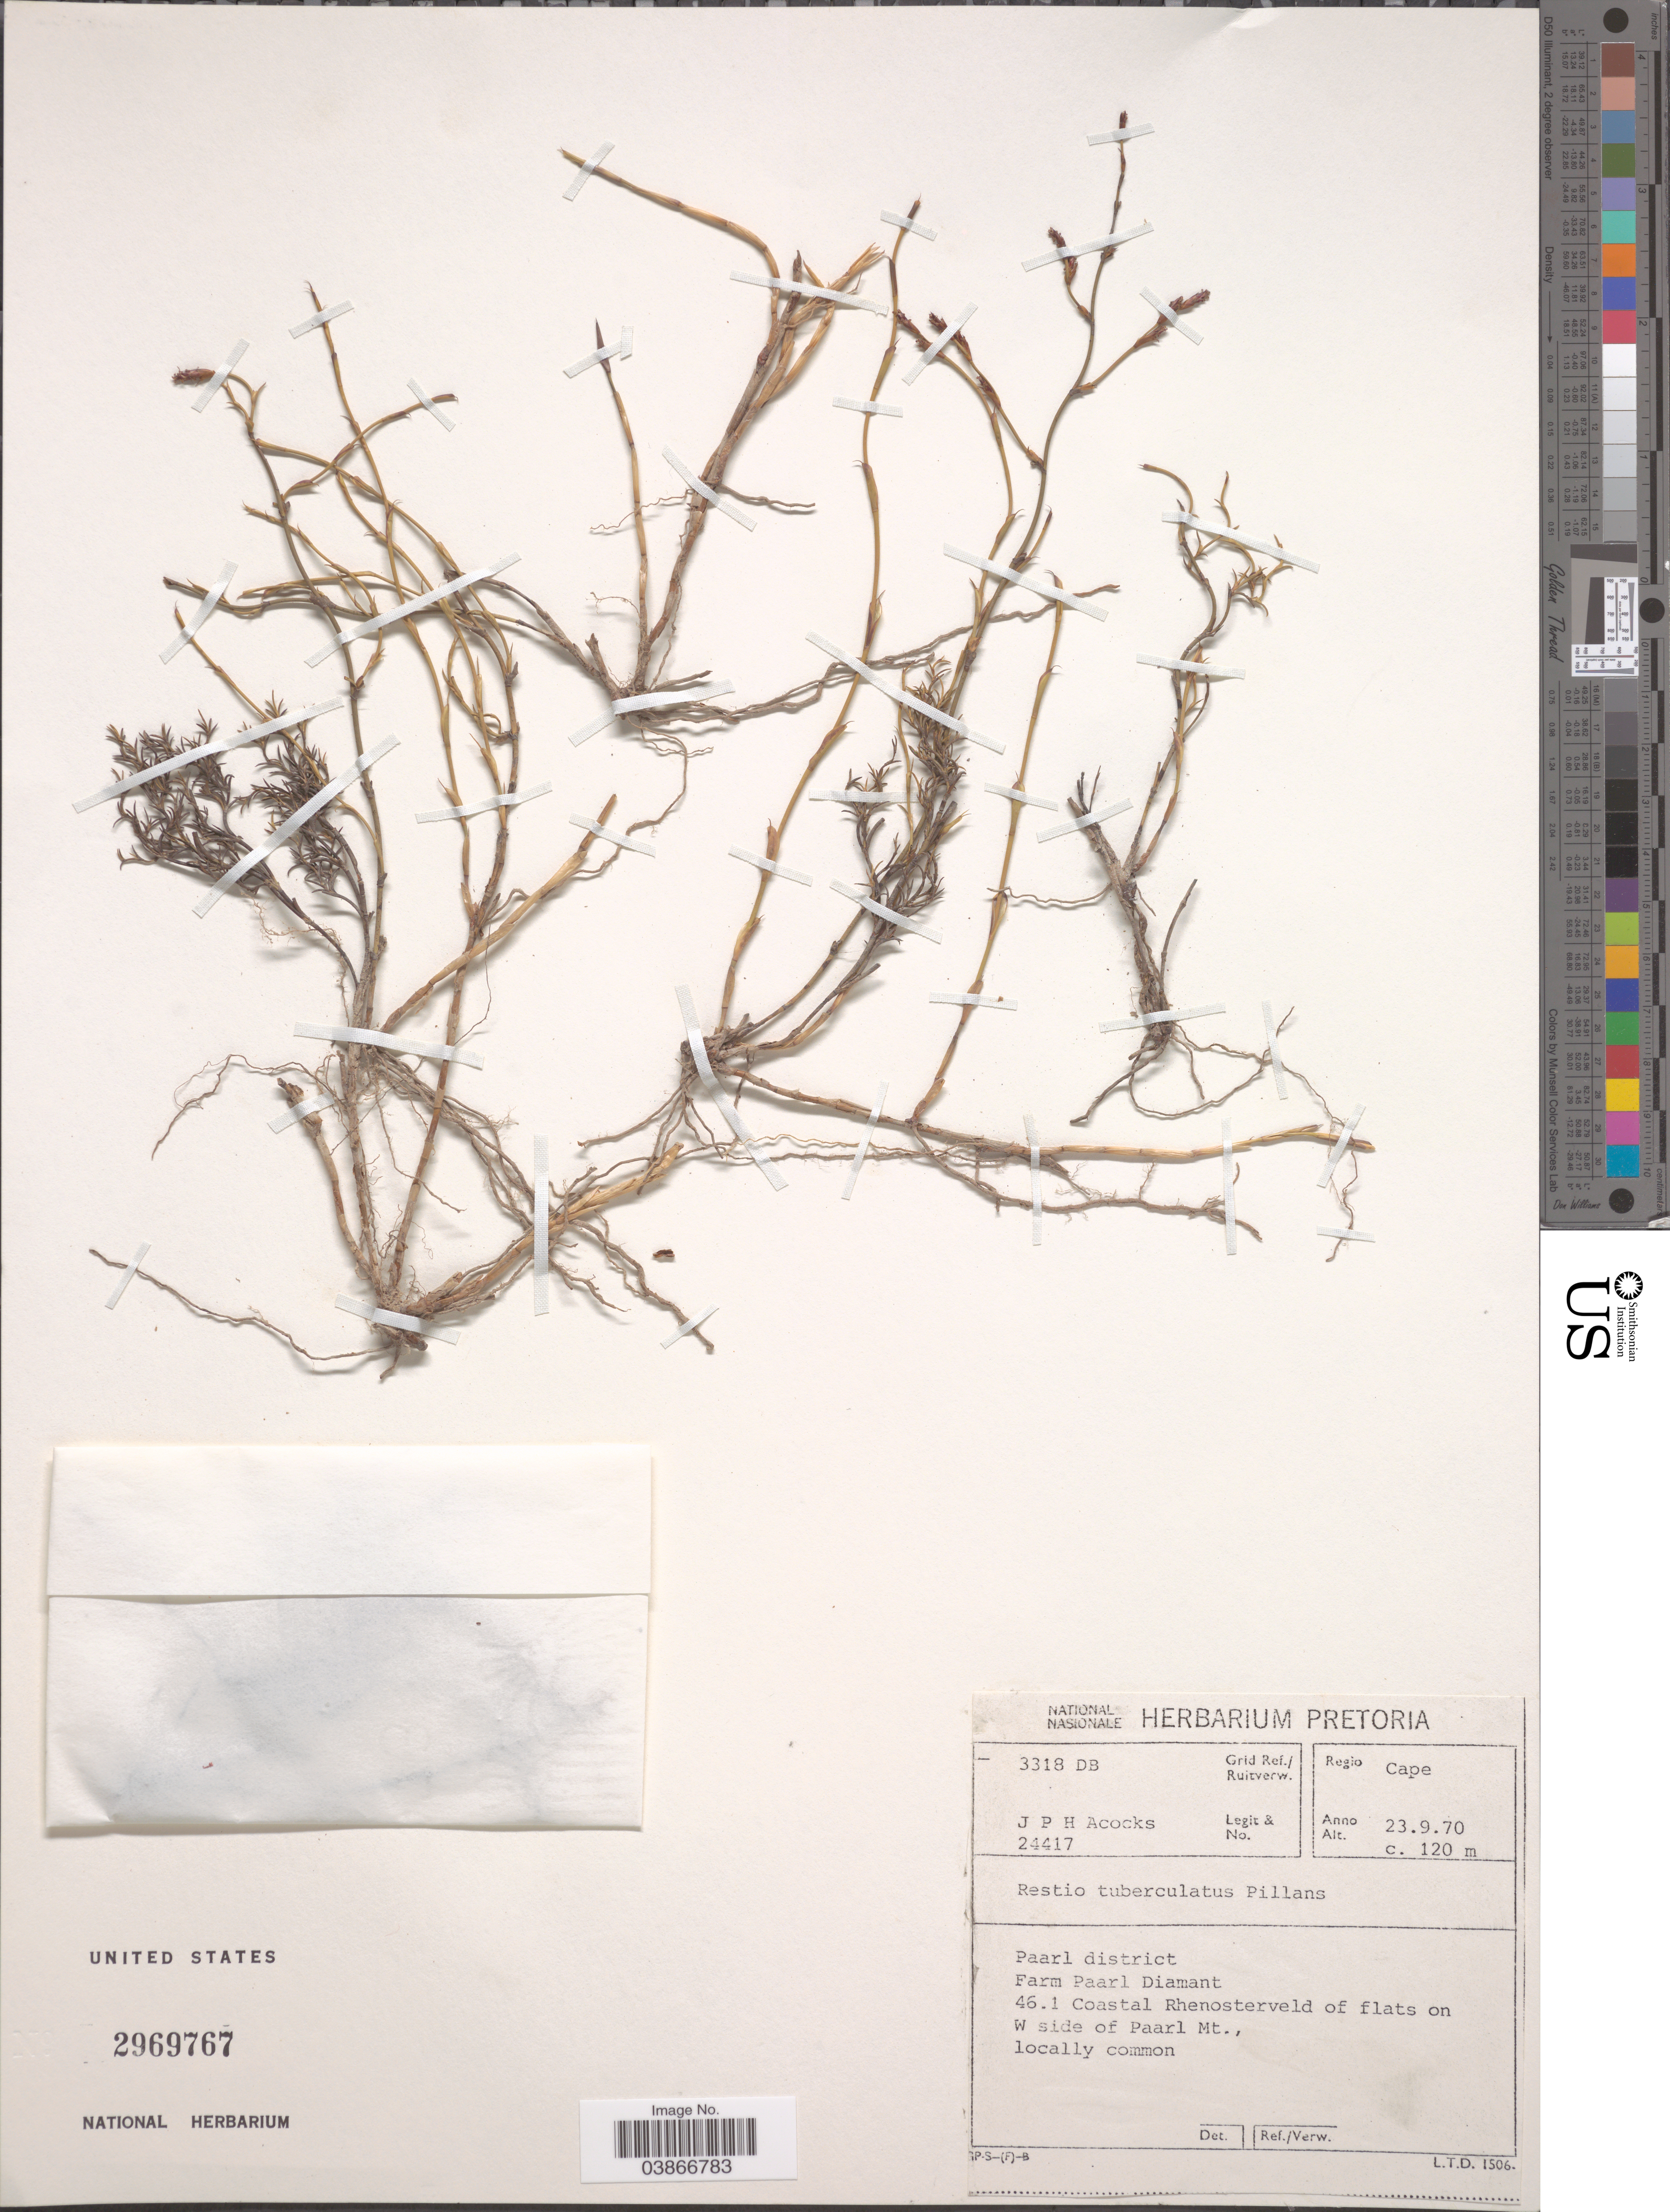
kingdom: Plantae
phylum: Tracheophyta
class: Liliopsida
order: Poales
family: Restionaceae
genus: Restio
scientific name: Restio tuberculatus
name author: Pillans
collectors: J. P. Acocks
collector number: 24417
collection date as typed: Transcribed d/m/y: 23/9/70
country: South Africa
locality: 3318 DB Grid ref./Ruitverw. Regio Cape. Paarl district, Farm Paarl Diamant. 46.1 Coastal Rhenosterveld of flats on W side of Paarl Mt.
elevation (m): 120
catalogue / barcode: US 2969767